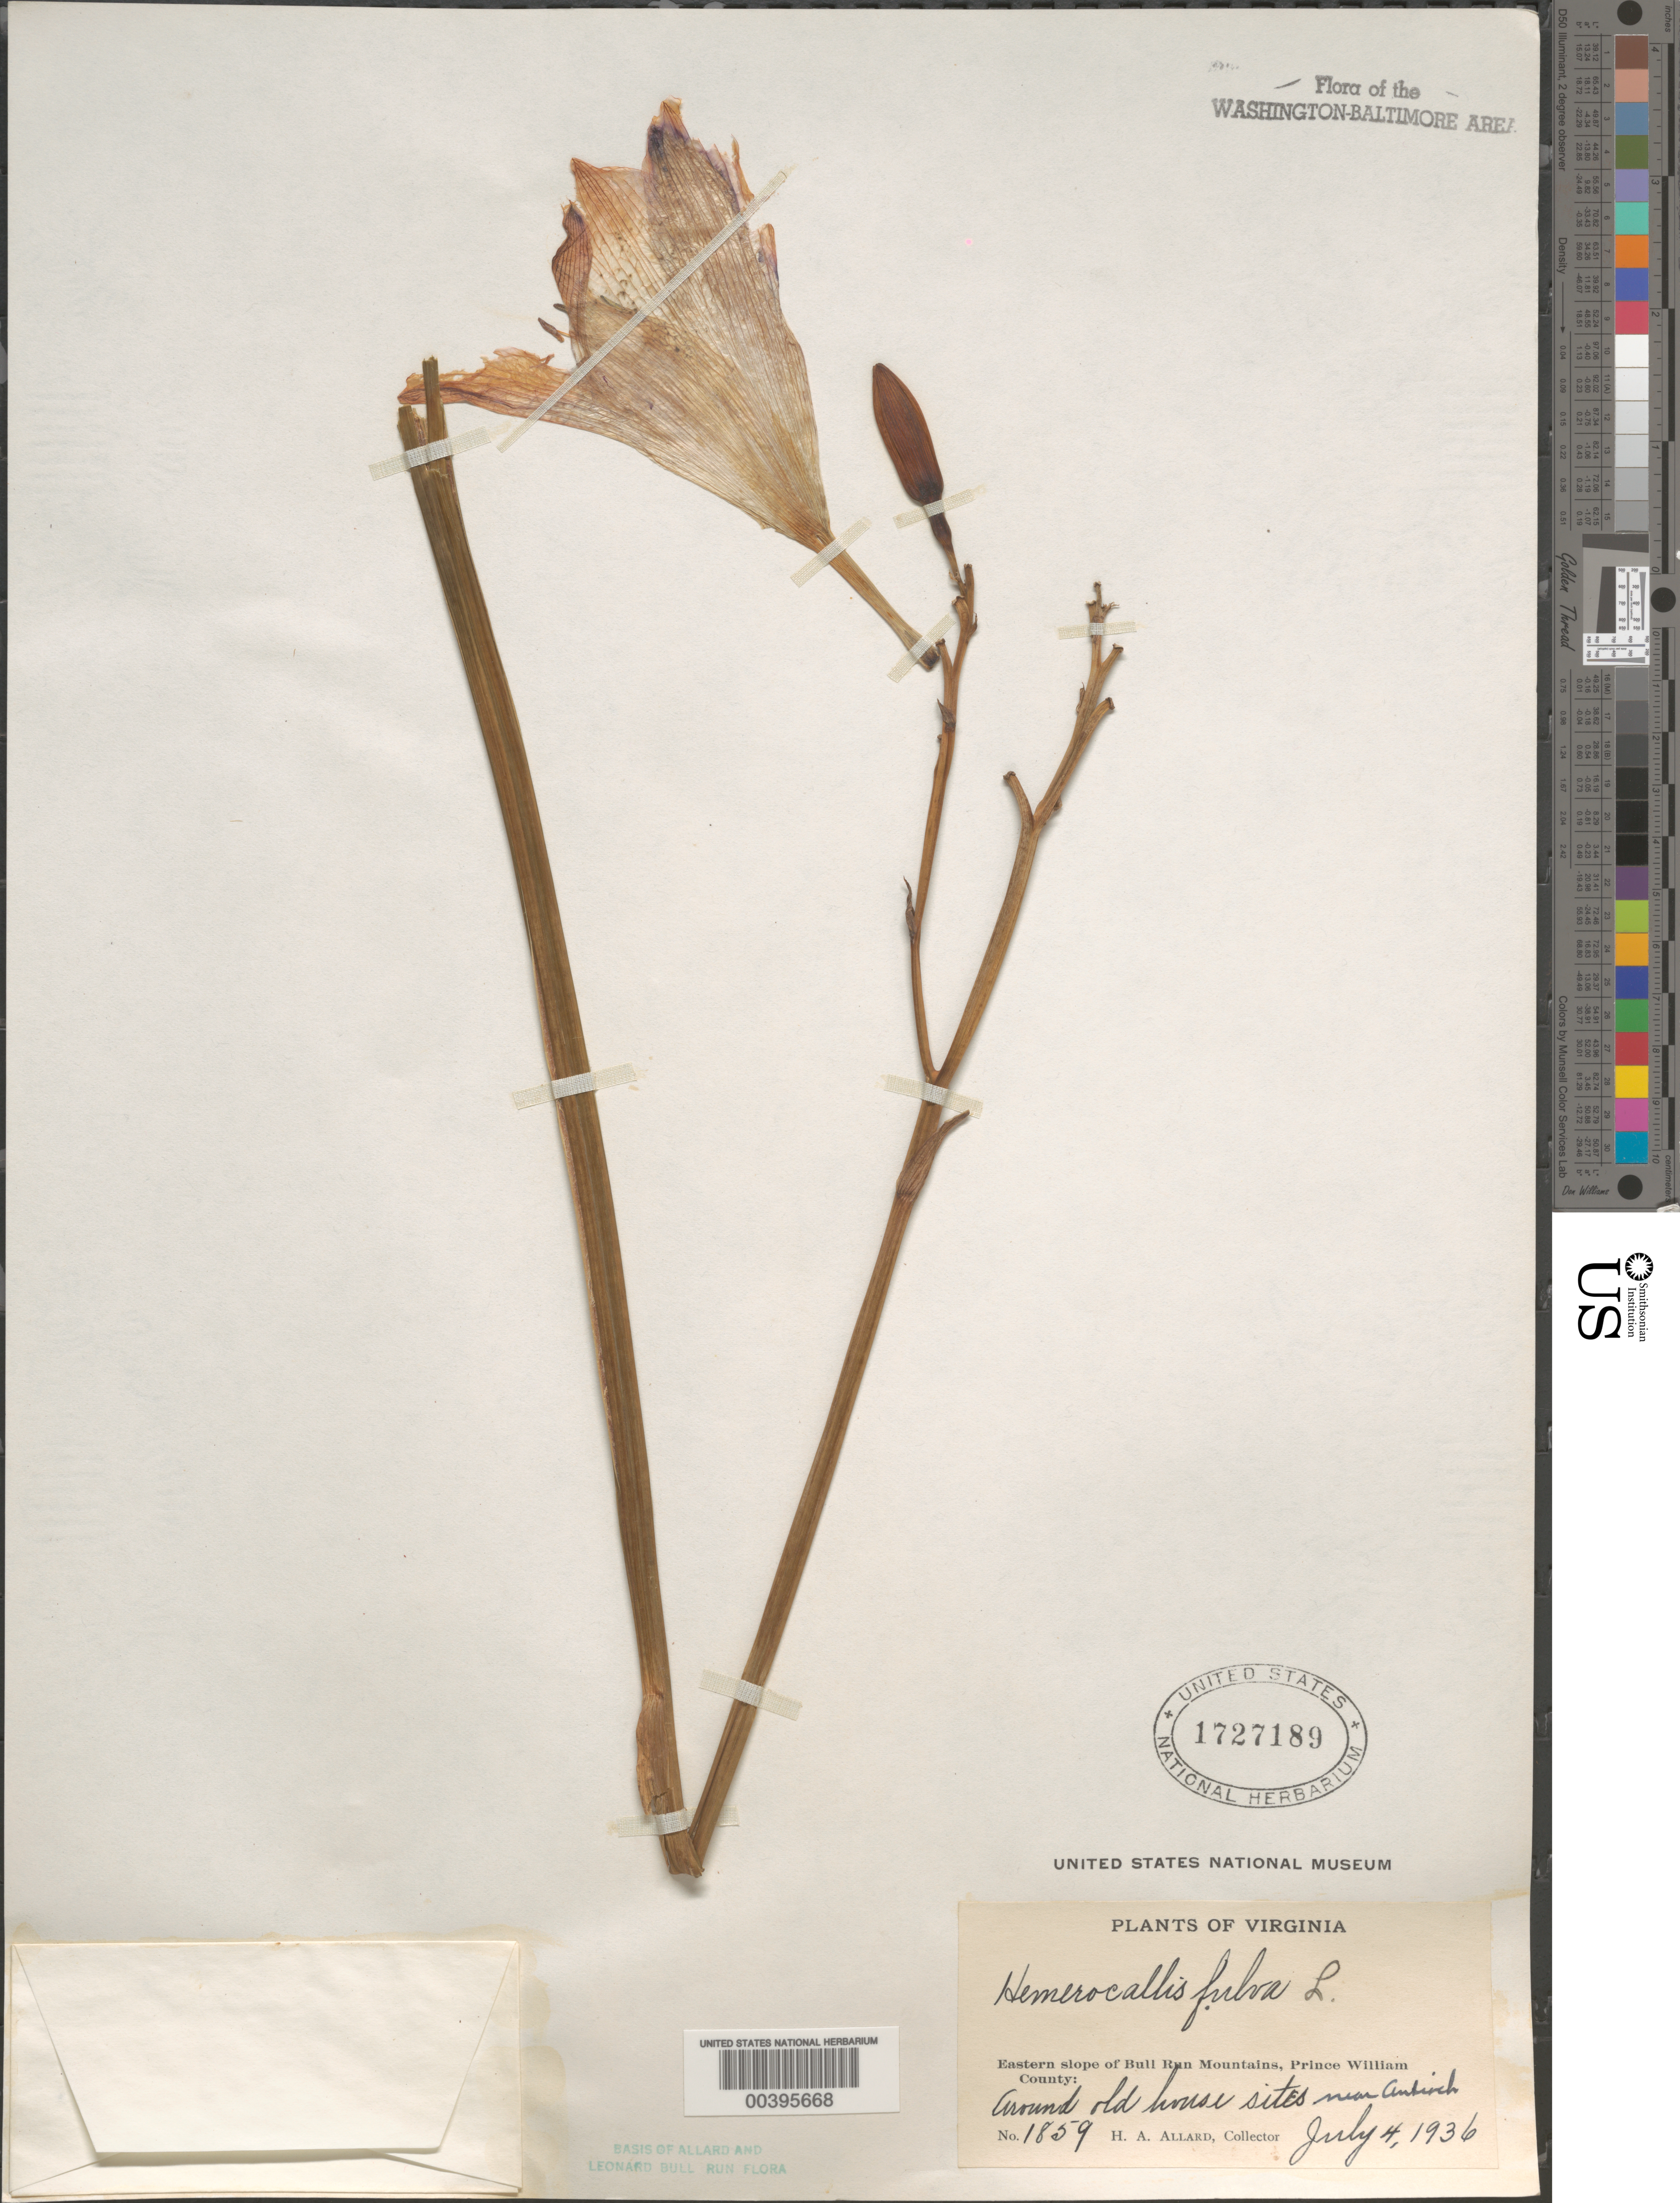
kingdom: Plantae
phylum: Tracheophyta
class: Liliopsida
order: Asparagales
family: Asphodelaceae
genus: Hemerocallis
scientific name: Hemerocallis fulva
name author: L.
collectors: H. A. Allard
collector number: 1859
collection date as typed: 04 Jul 1936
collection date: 1936-07-04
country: United States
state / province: Virginia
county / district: Prince William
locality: Antioch vicinity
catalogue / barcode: US 1727189